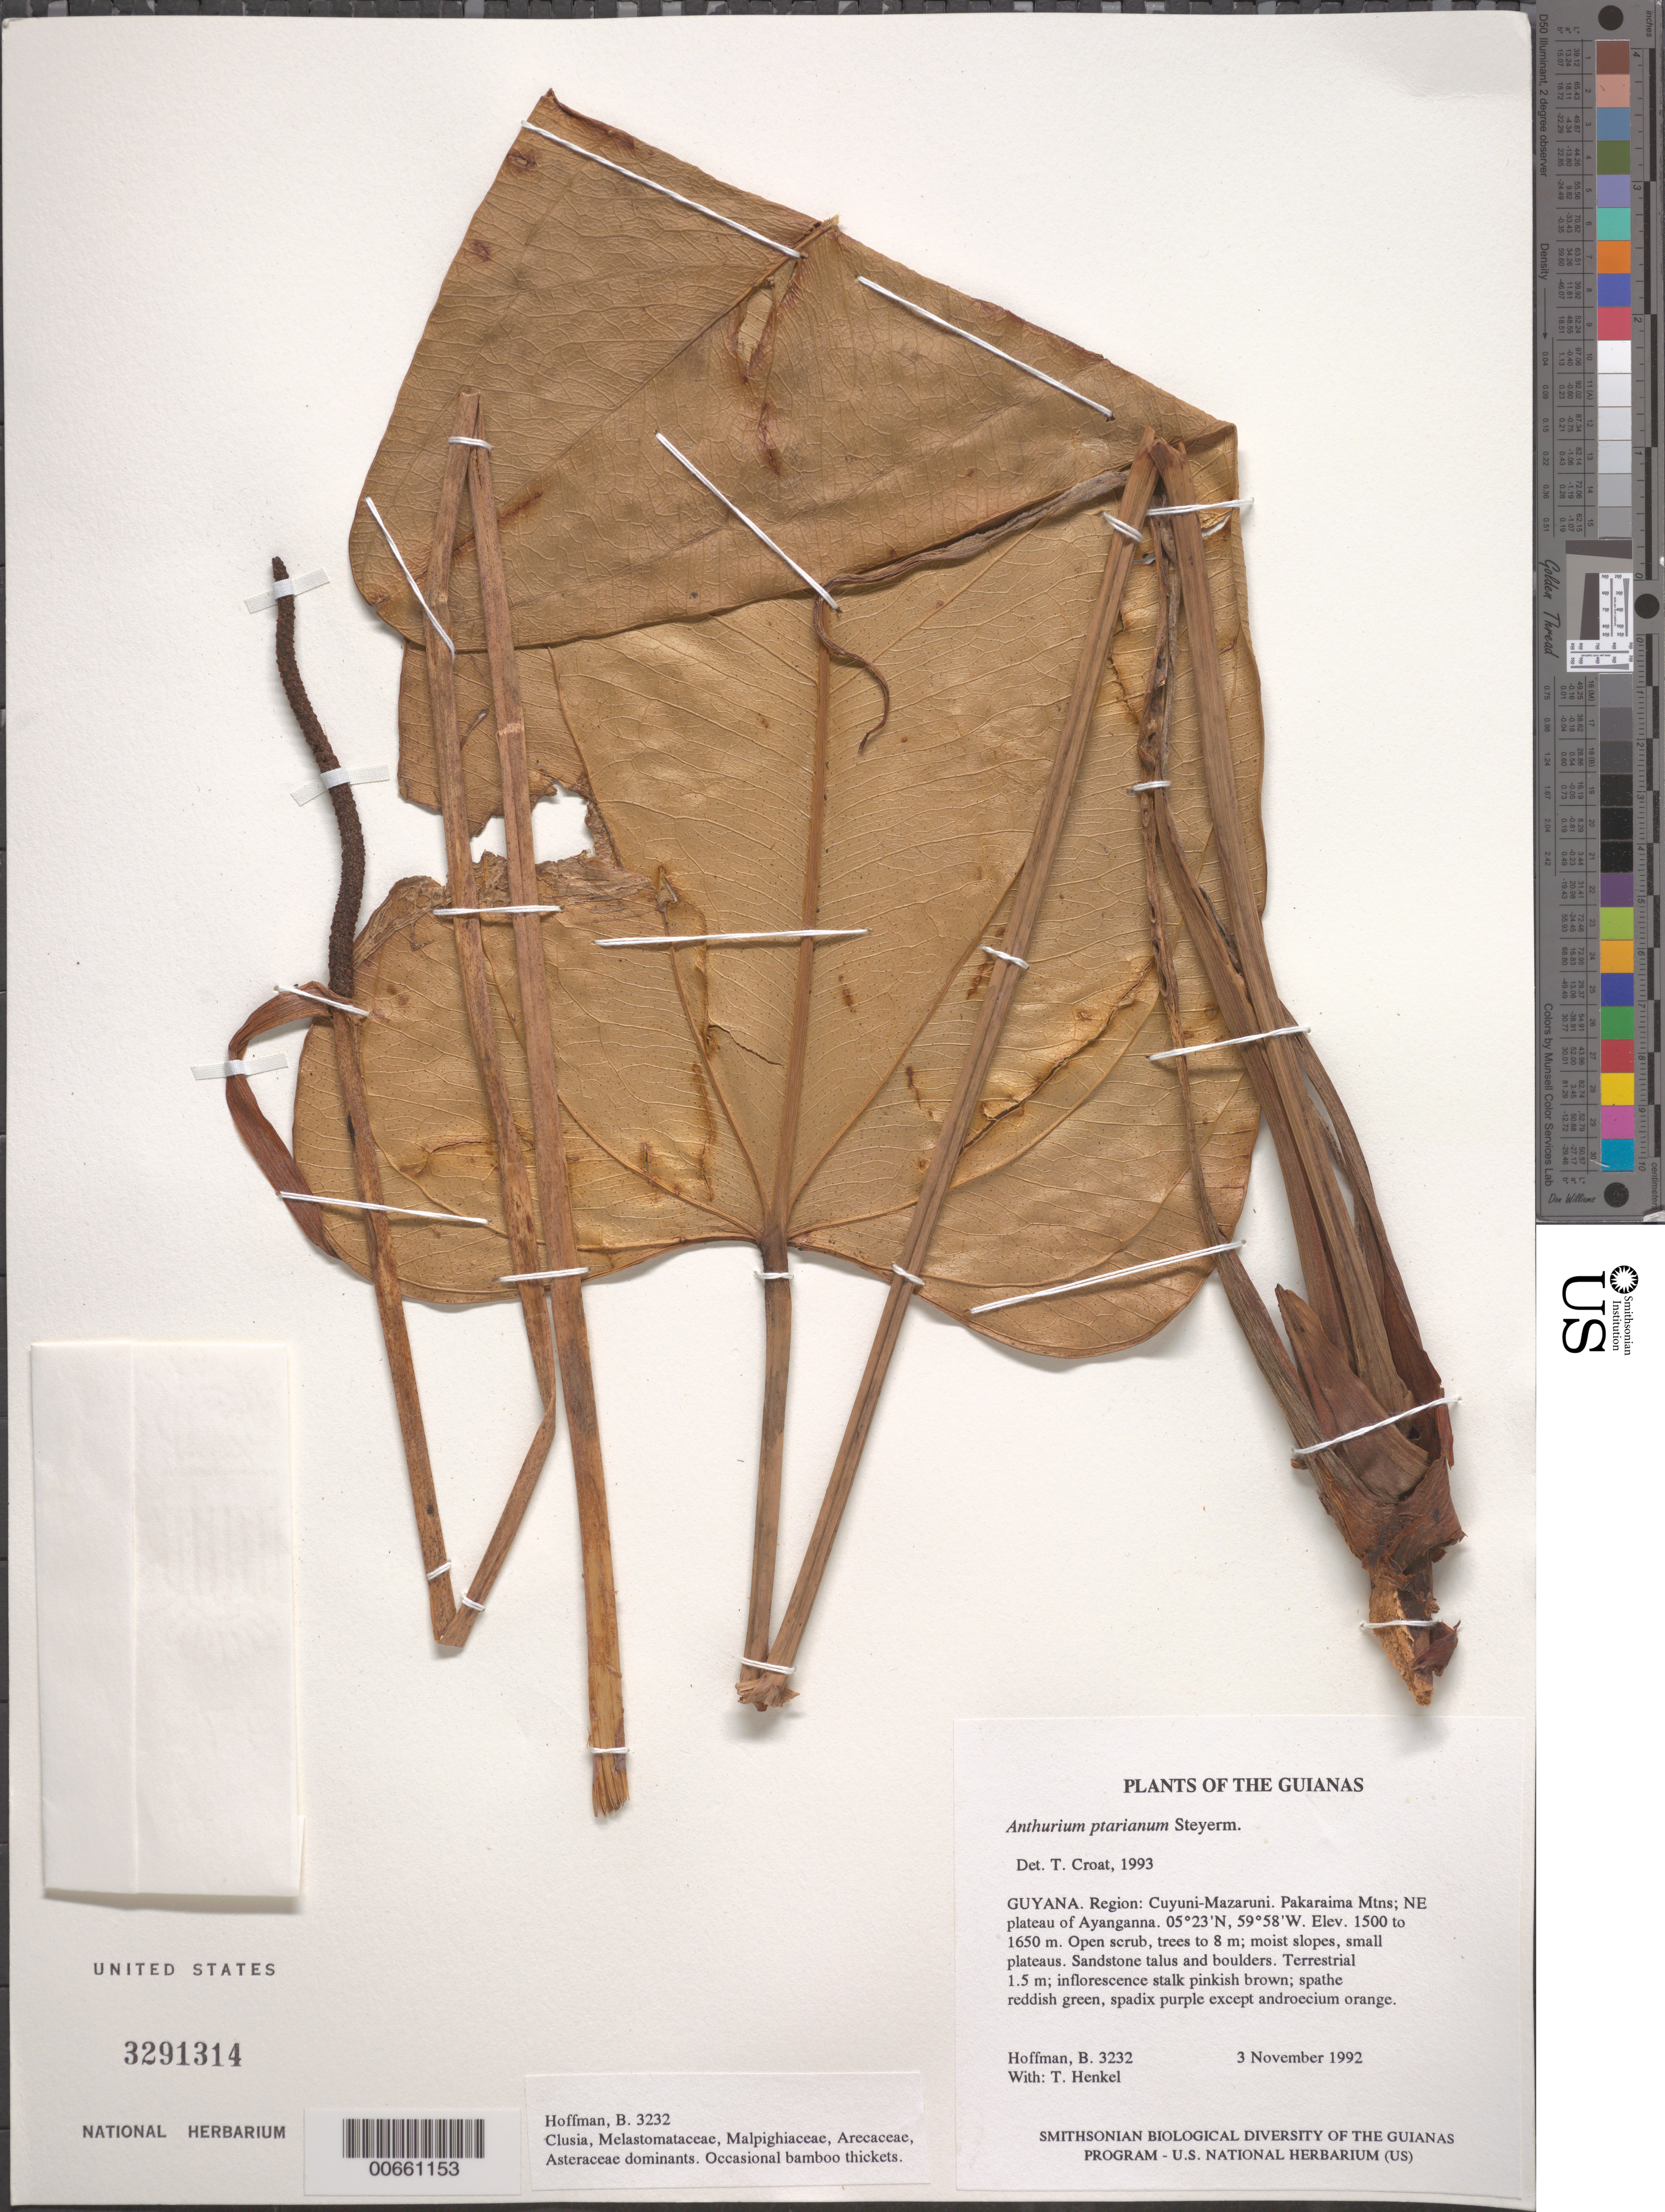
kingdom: Plantae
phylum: Tracheophyta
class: Liliopsida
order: Alismatales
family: Araceae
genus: Anthurium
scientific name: Anthurium ptarianum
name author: Steyerm.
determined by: Croat, Thomas B., Missouri Botanical Garden (MO)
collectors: B. Hoffman & T. Henkel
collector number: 3232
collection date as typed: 3 November 1992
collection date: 1992-11-03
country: Guyana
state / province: Cuyuni-Mazaruni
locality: Pakaraima Mountains; NE plateau of Mt. Ayanganna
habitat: Open scrub, trees to 8 m; moist slopes, small plateaus. Sandstone talus and boulders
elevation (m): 1500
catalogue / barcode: US 3201314